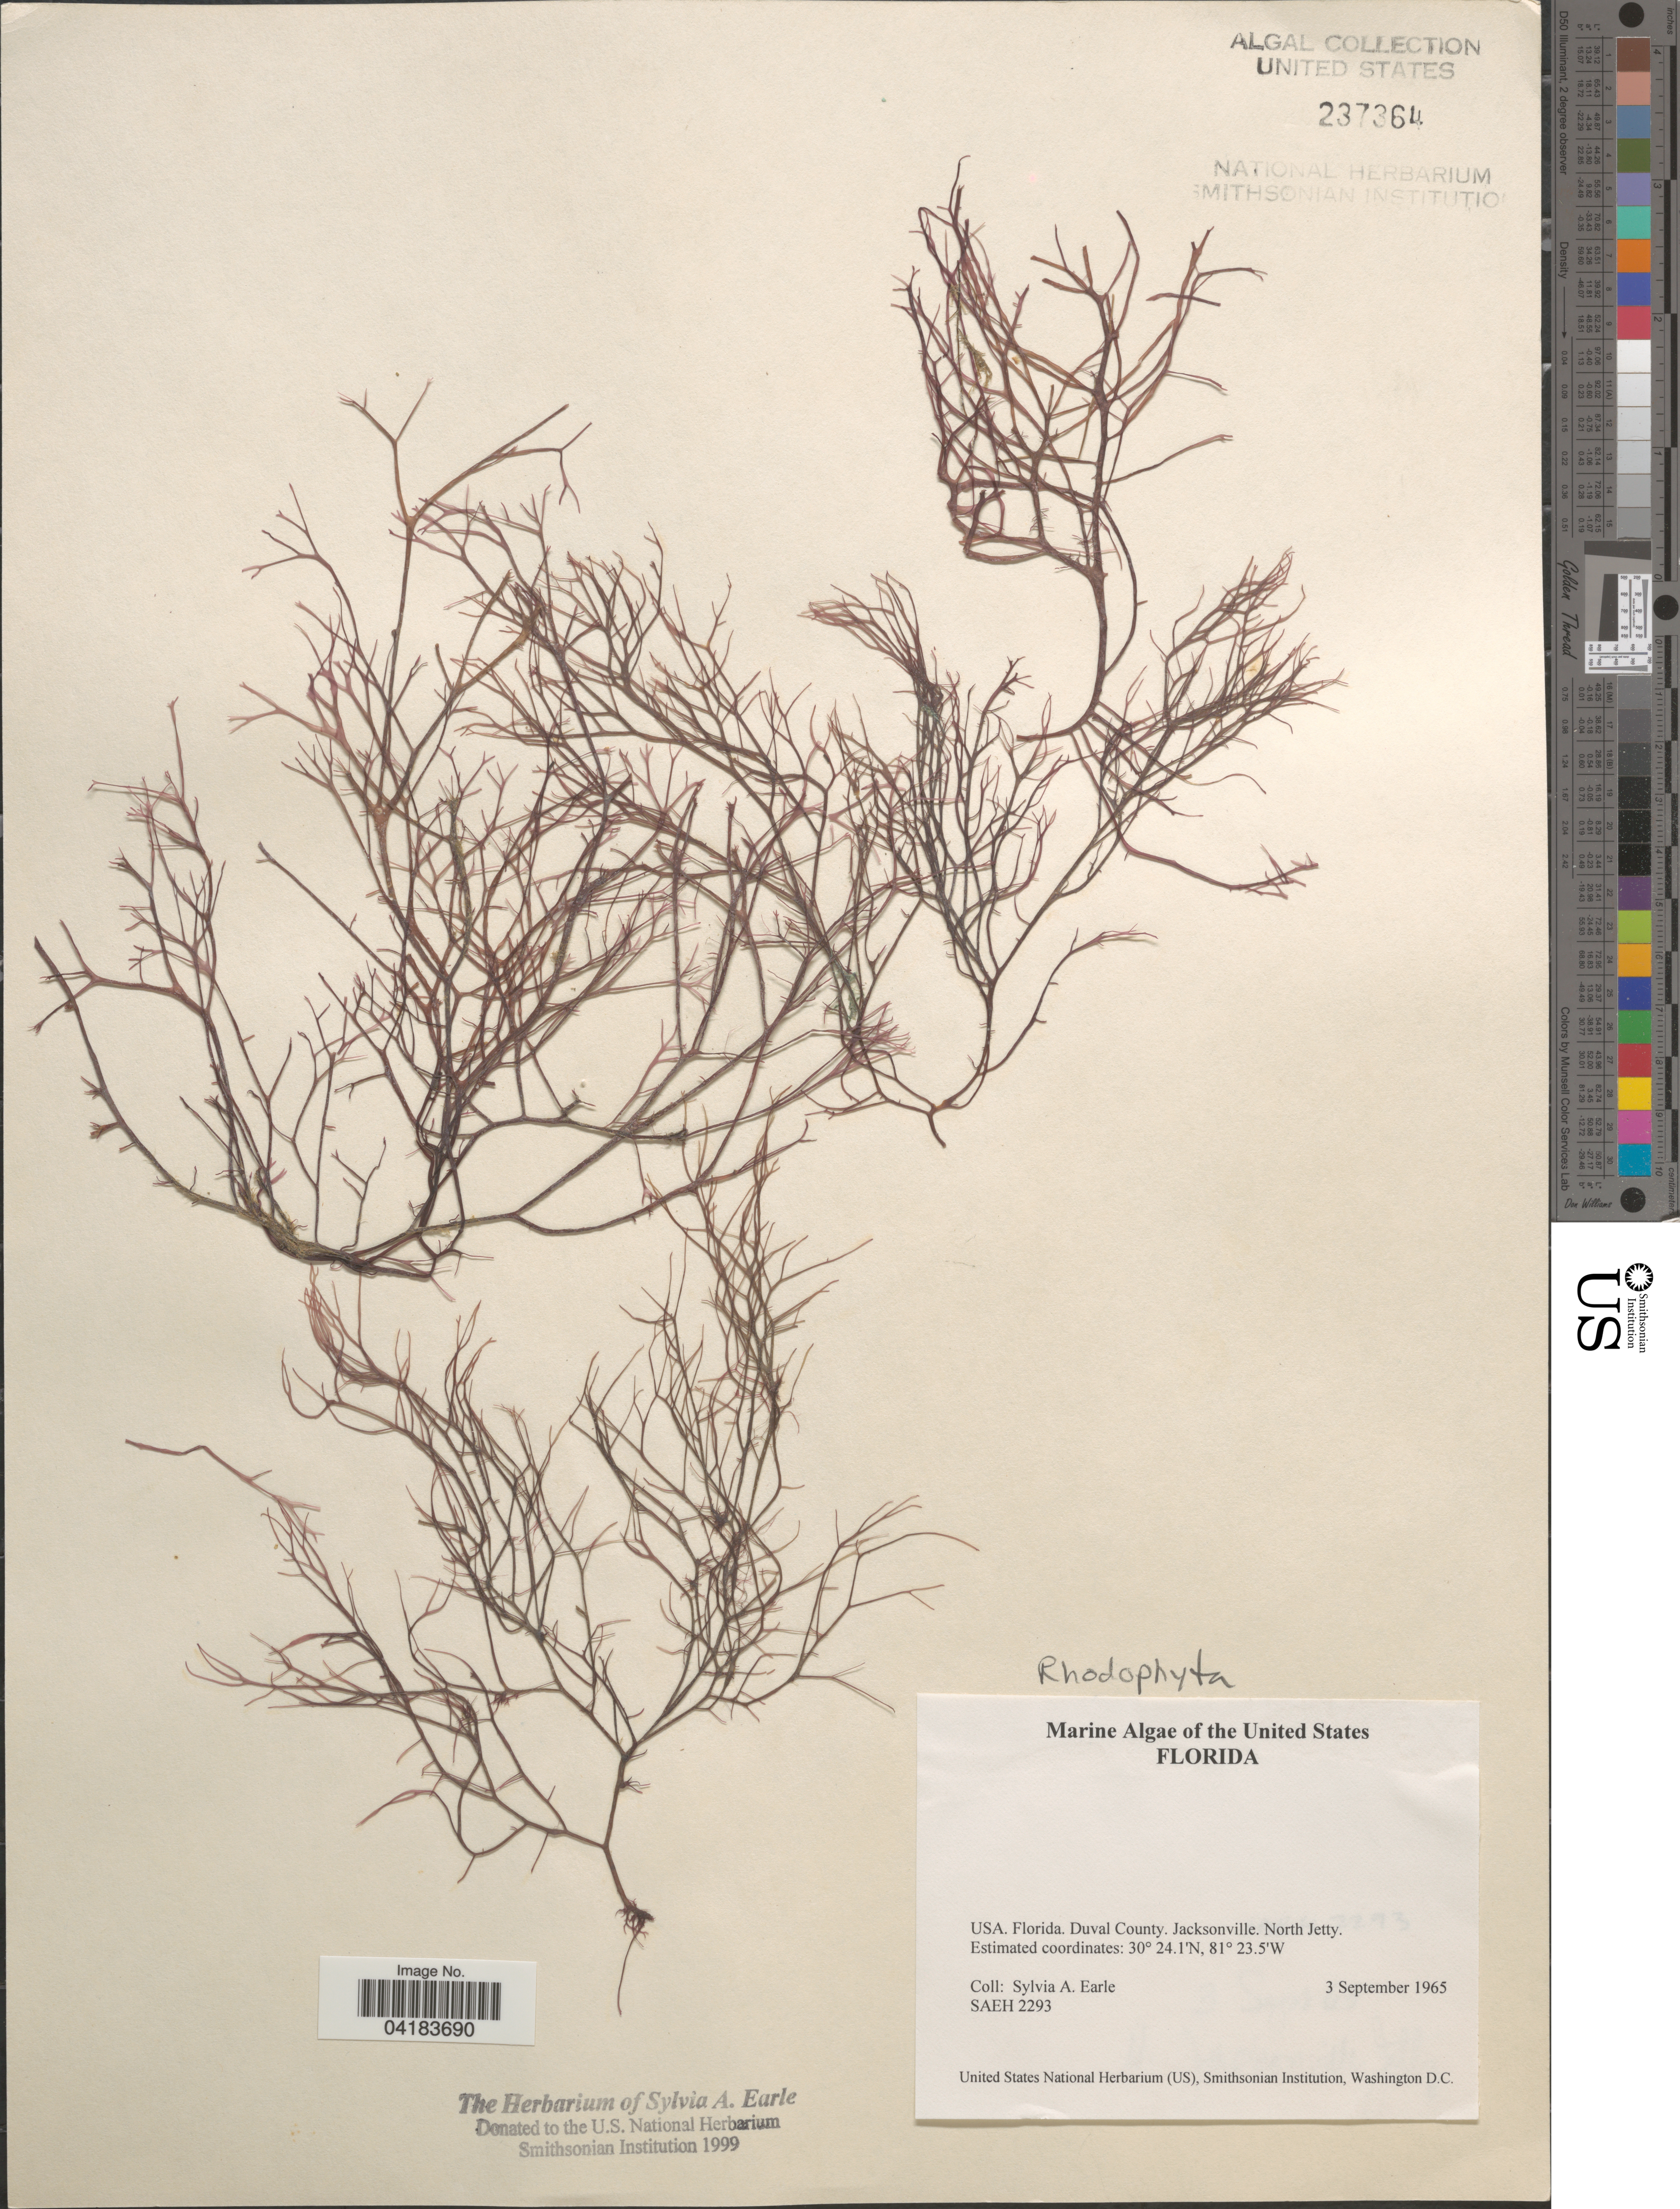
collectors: S. A. Earle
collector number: SAEH2293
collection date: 1965-09-03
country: United States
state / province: Florida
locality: Duval County. Jacksonville. North Jetty.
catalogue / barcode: US 237364